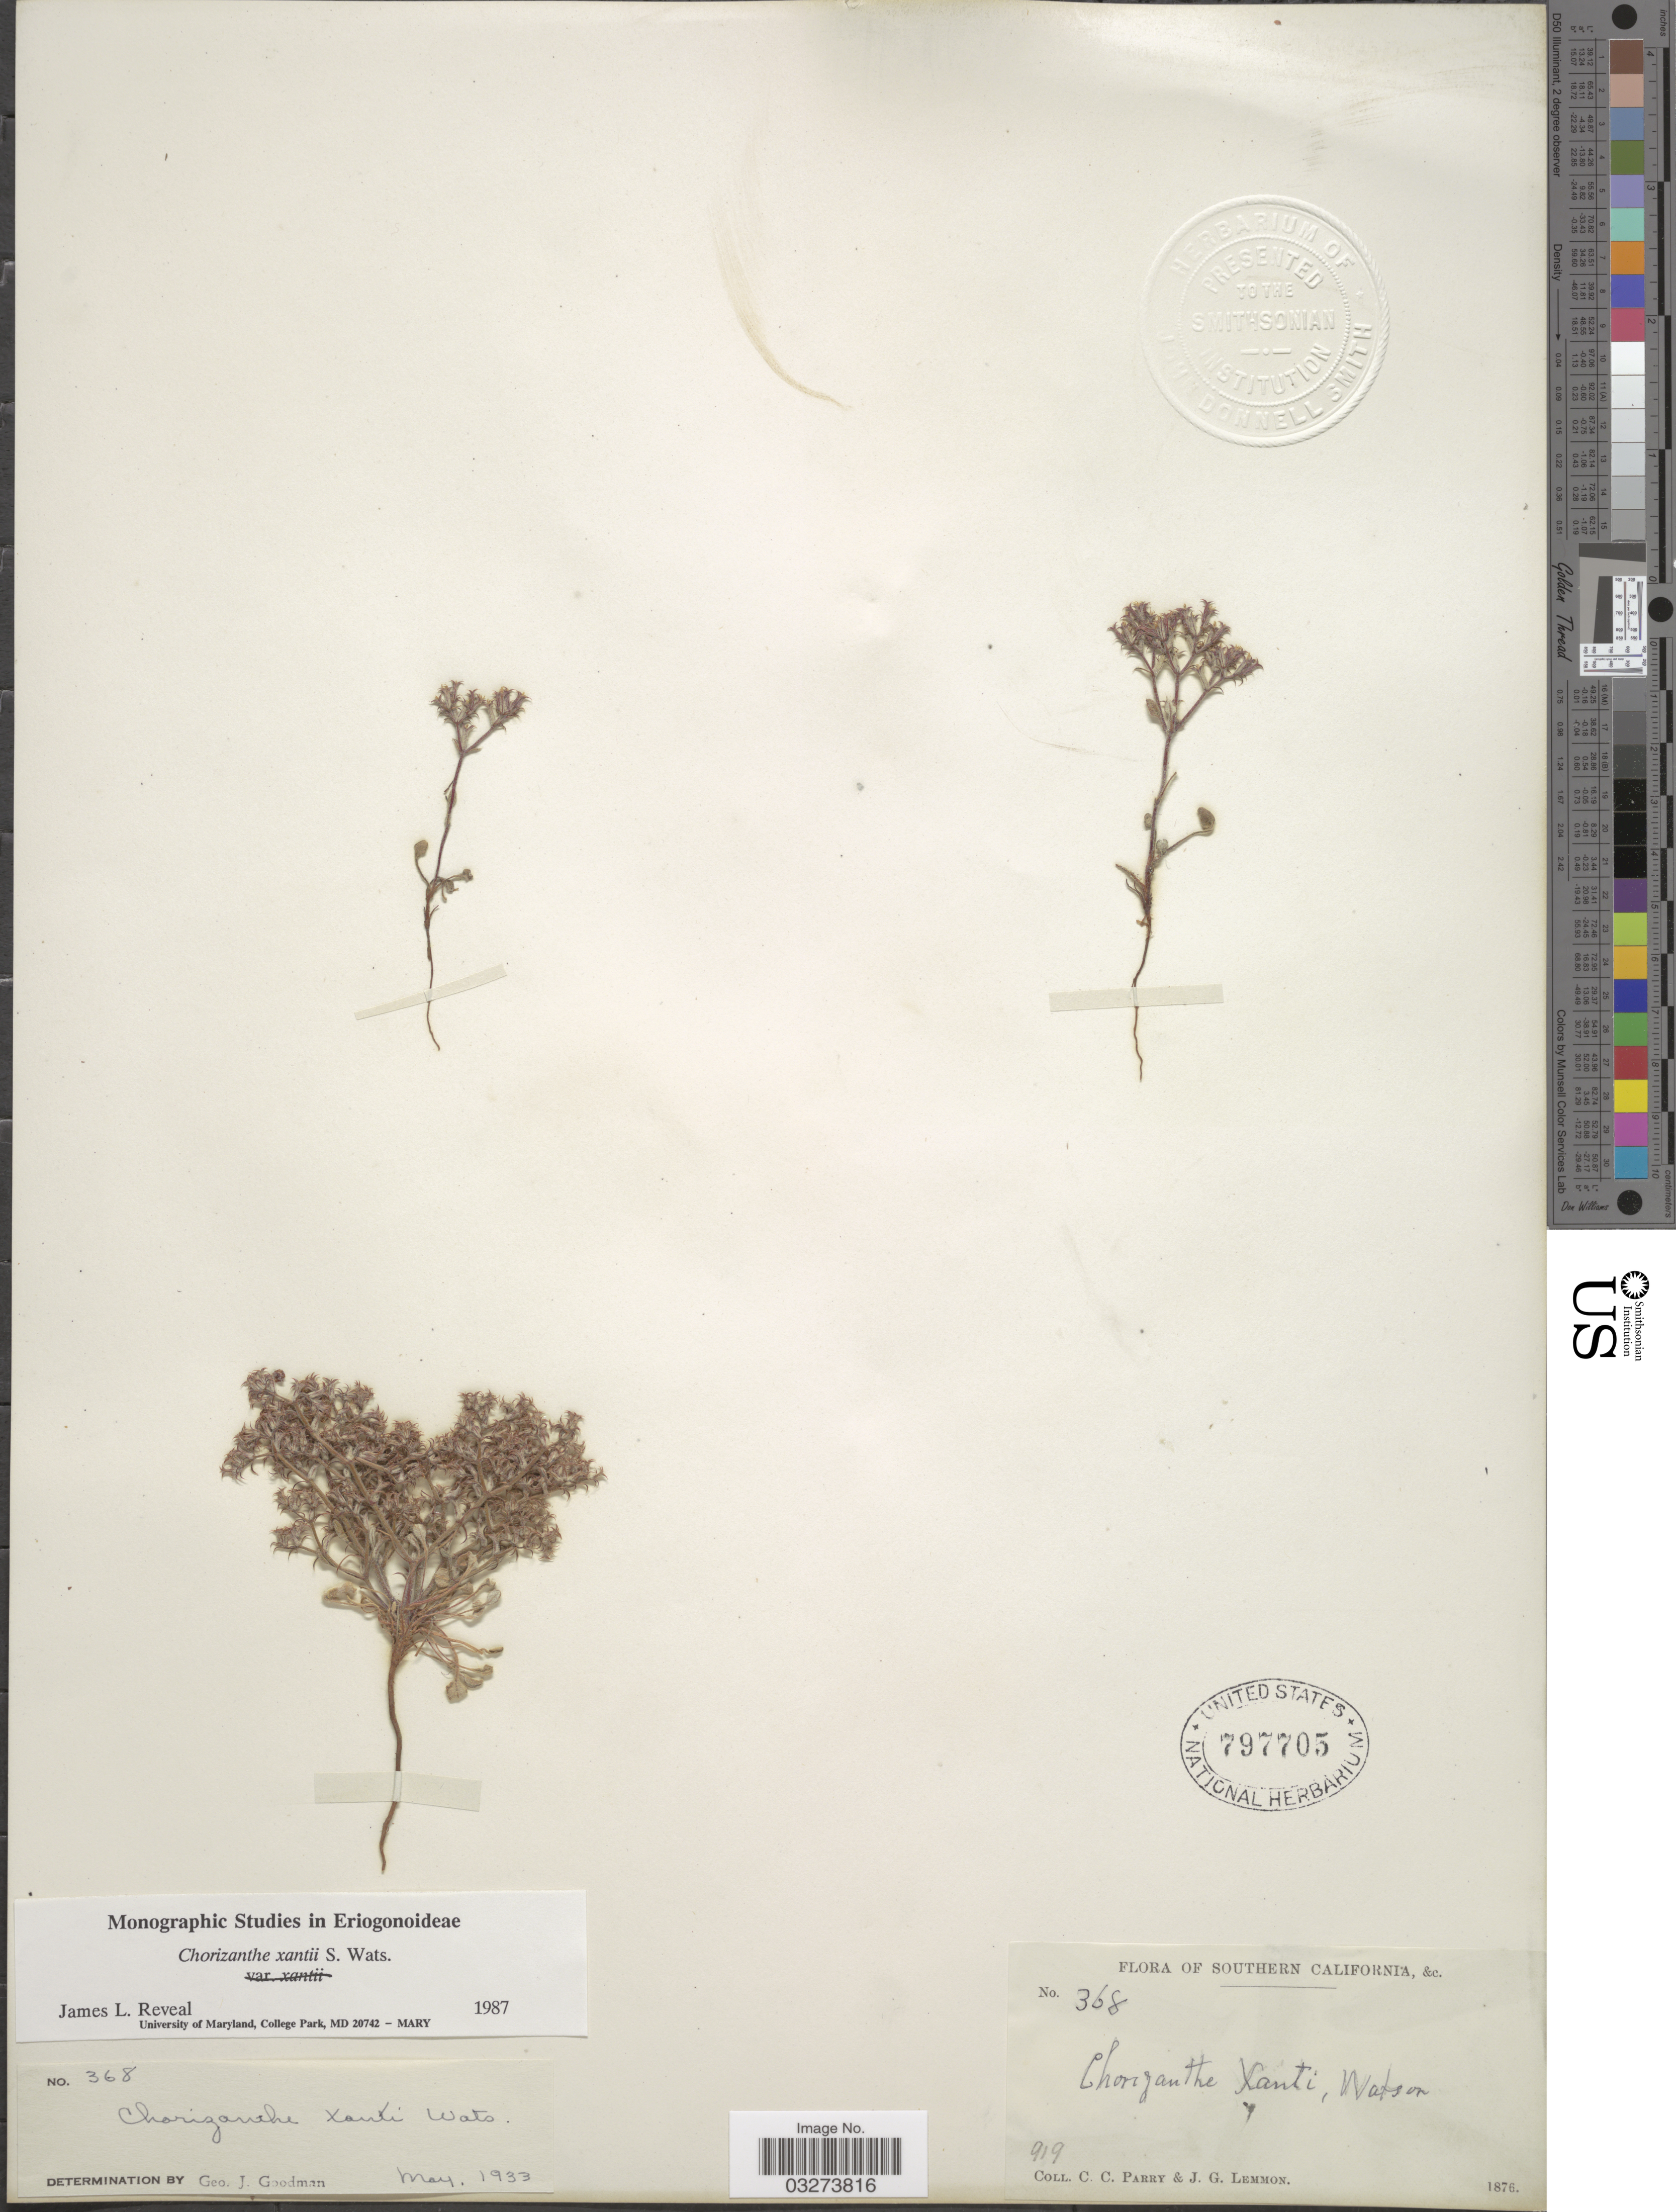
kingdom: Plantae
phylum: Tracheophyta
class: Magnoliopsida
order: Caryophyllales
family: Polygonaceae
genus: Chorizanthe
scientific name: Chorizanthe xanti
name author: S. Watson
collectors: C. C. Parry & J. Lemmon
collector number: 368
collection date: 1876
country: United States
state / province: California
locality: Southern California.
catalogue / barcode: US 797705